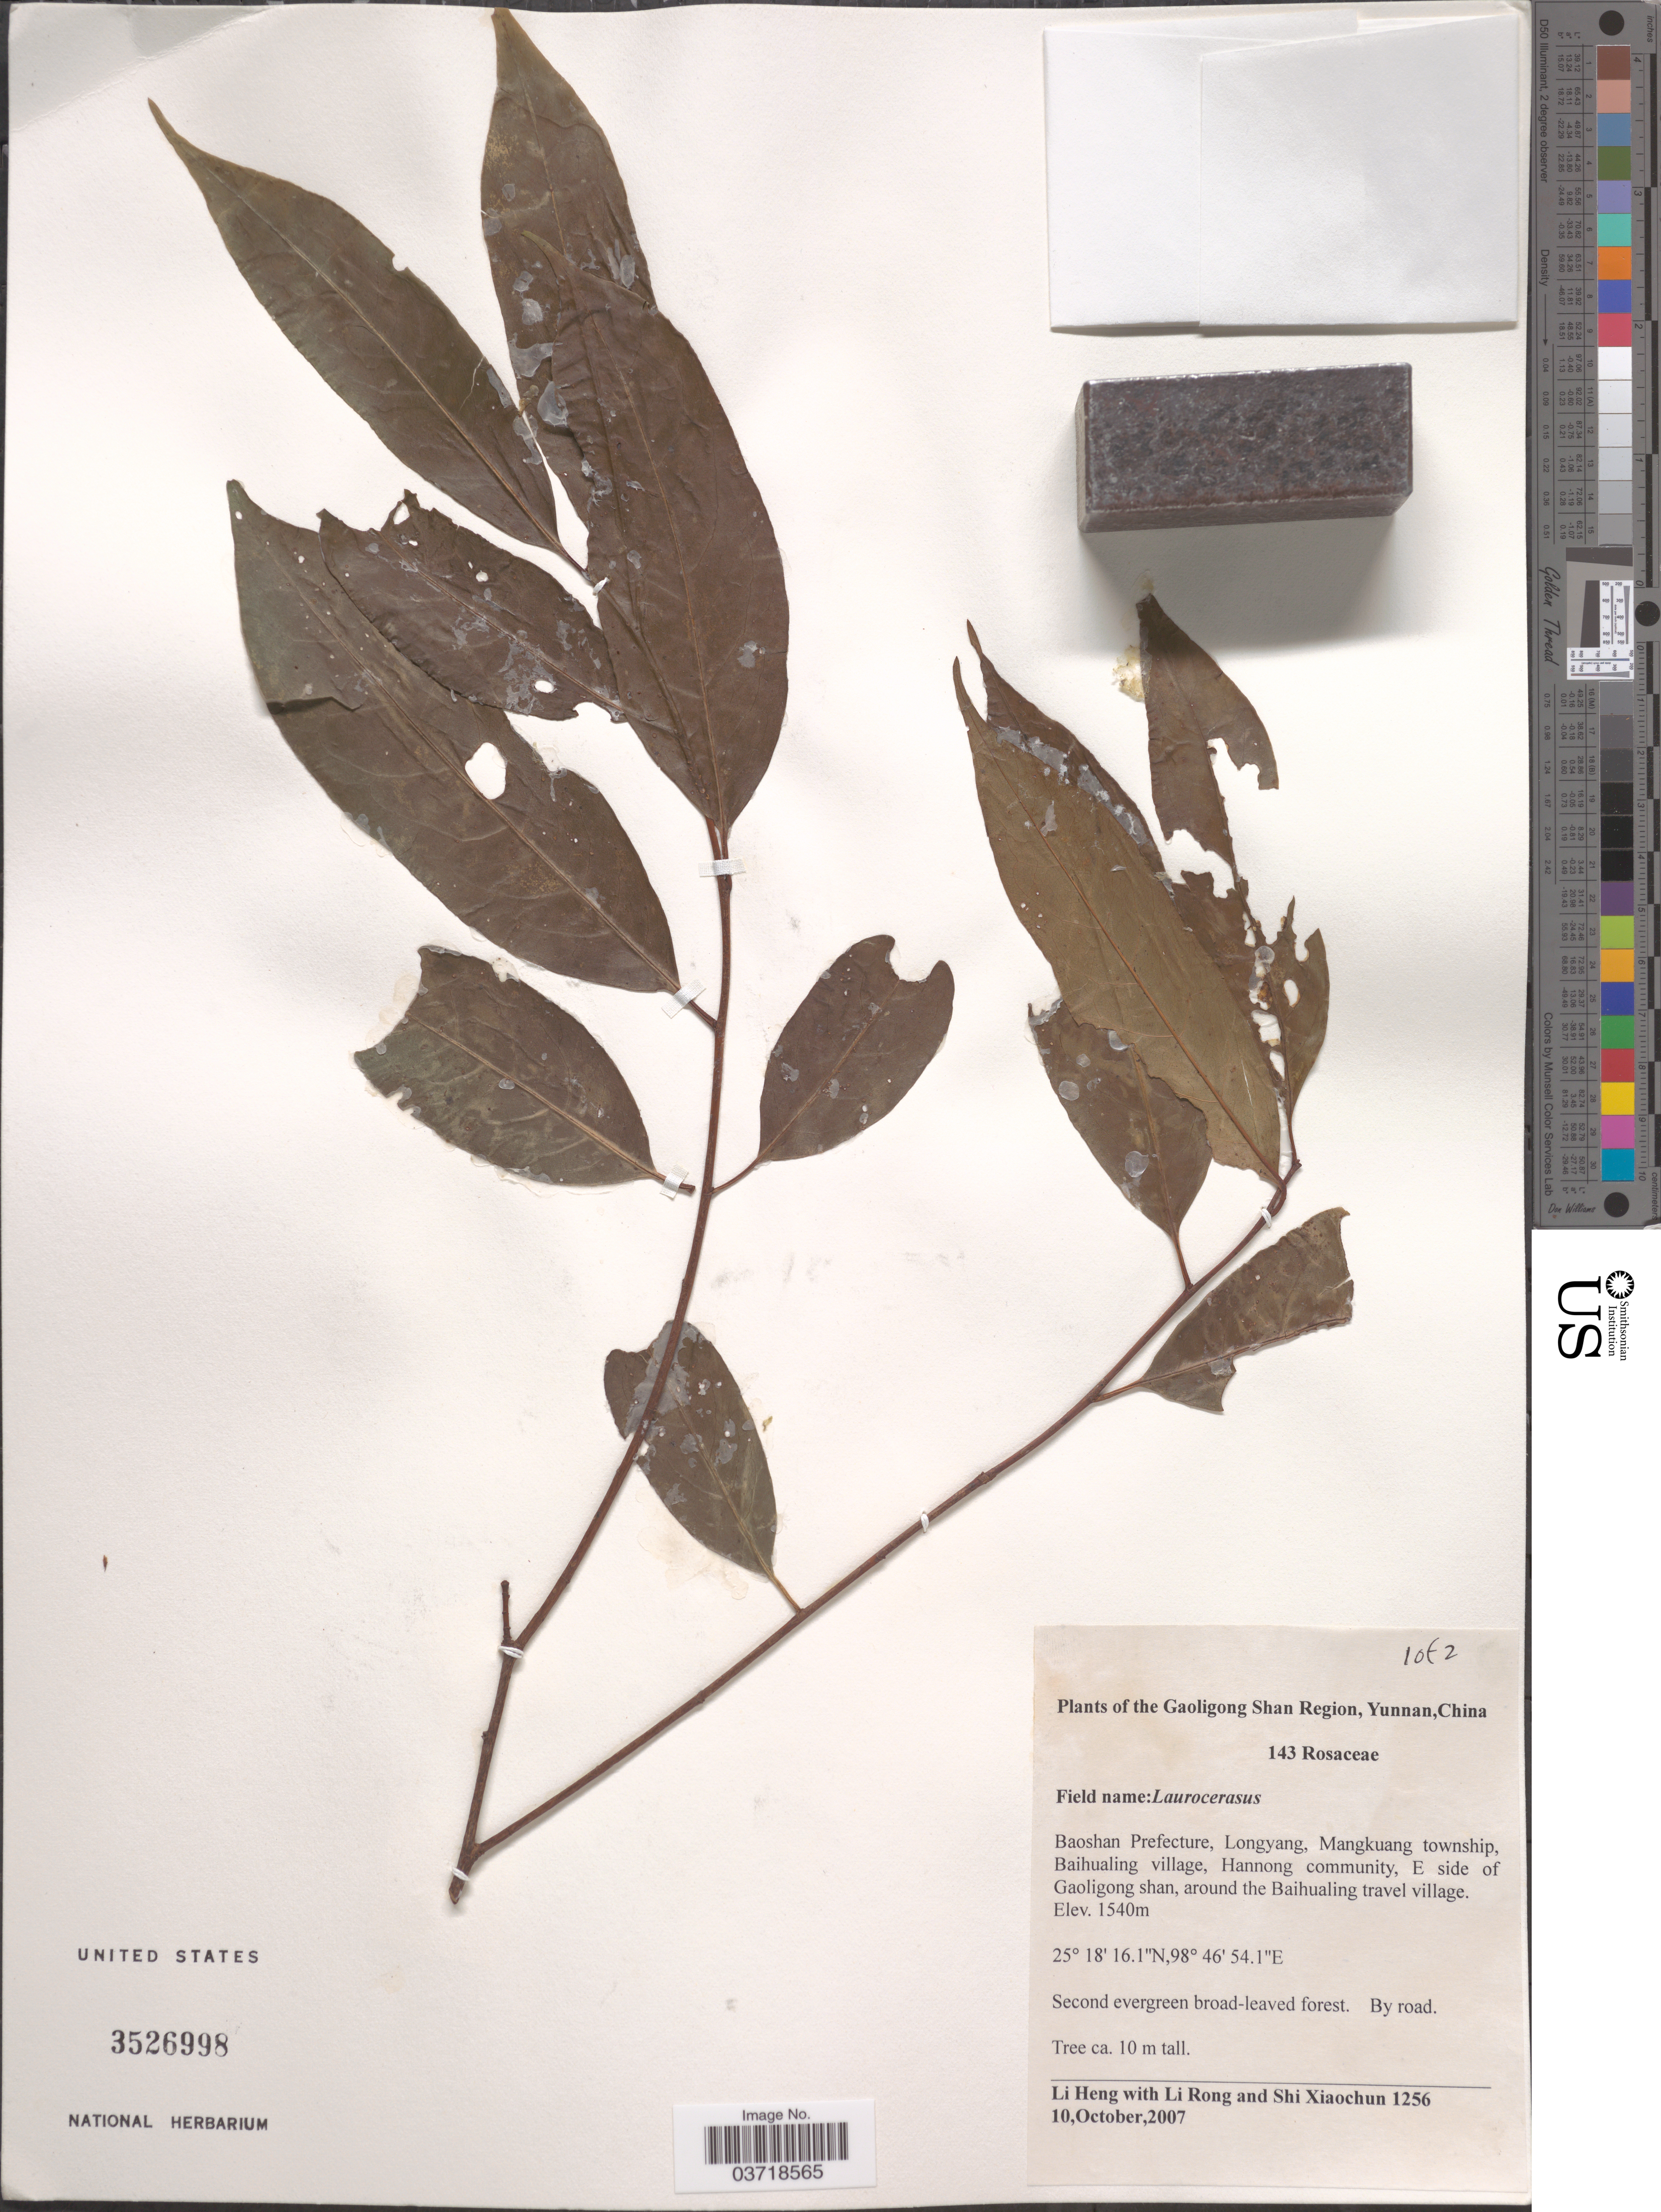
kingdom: Plantae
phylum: Tracheophyta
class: Magnoliopsida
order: Rosales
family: Rosaceae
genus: Prunus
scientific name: Prunus sp.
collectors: L. Heng, R. Li & X. C. Shi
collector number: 1256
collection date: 2007-10-10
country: China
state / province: Yunnan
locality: The Gaoligong Shan Region. Baoshan Prefecture, Longyang, Mangkuang township, Baihualing village, Hannong community, E side of Gaoligong shan, around the Baihualing travel village.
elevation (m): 1540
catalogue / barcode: US 3526998